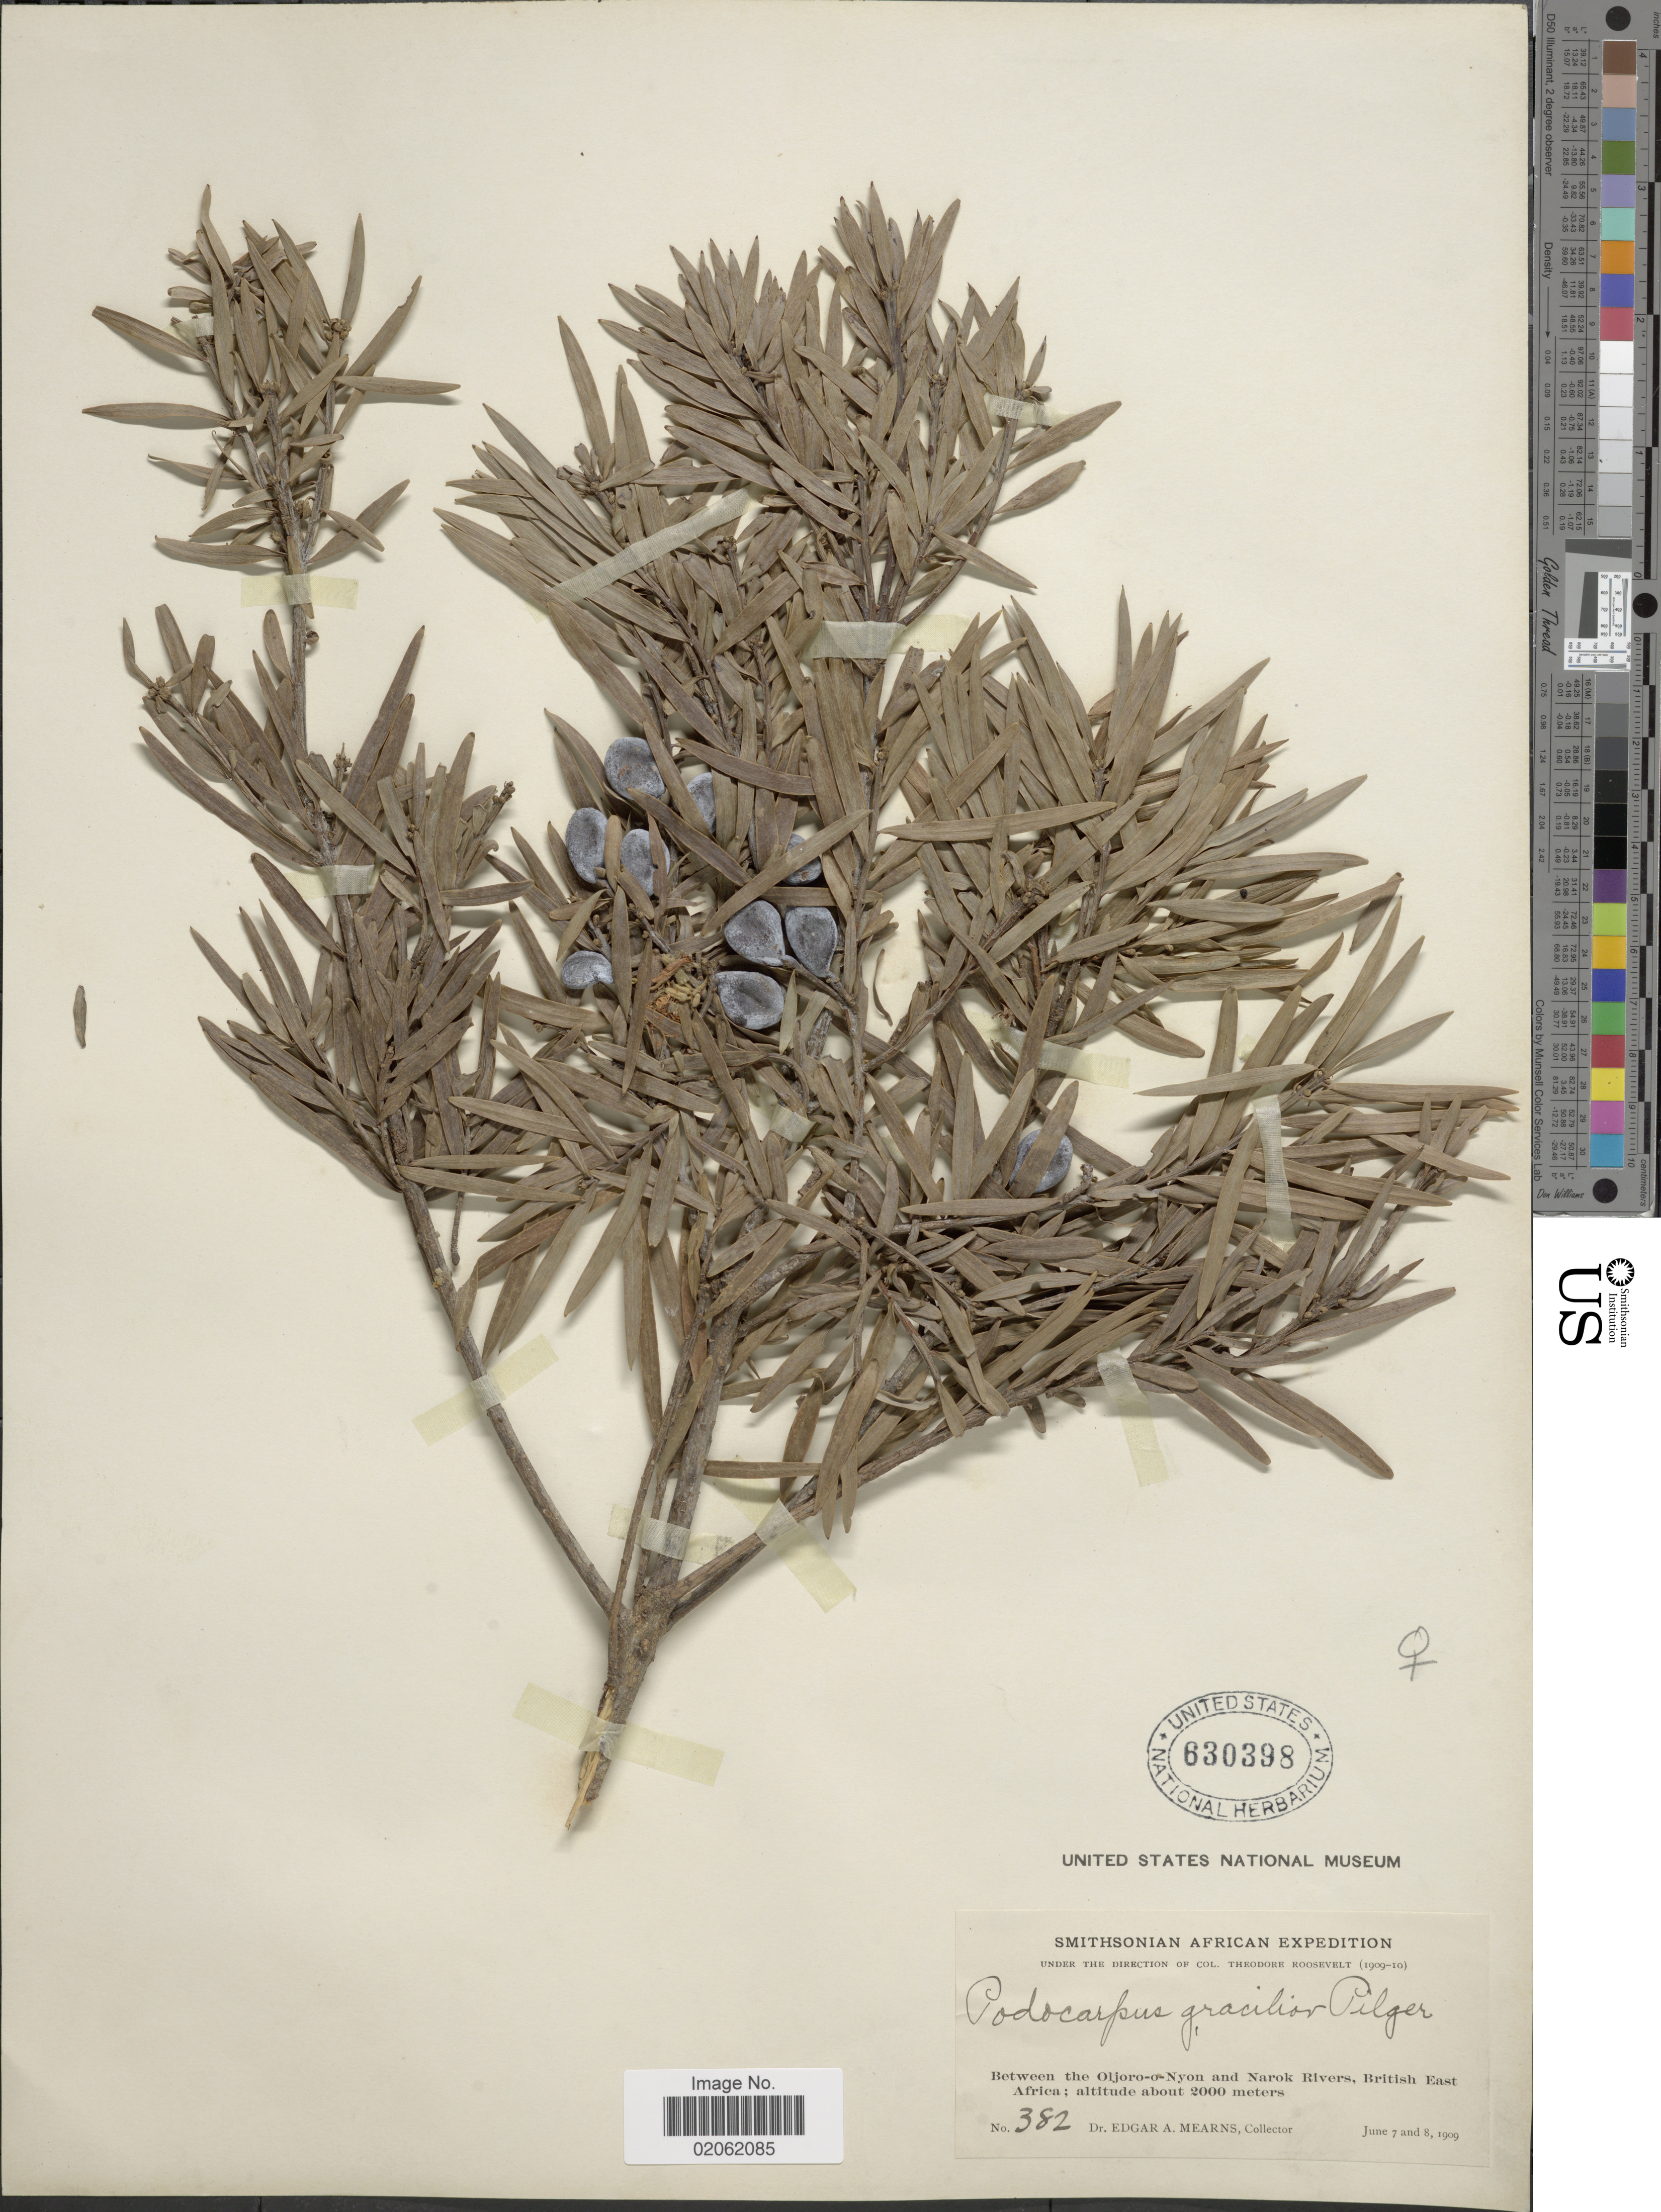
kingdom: Plantae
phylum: Tracheophyta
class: Pinopsida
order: Pinales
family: Podocarpaceae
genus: Podocarpus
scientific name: Podocarpus gracilior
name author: Pilg.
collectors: E. A. Mearns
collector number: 382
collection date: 1909-06-07/1909-06-08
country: Kenya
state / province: Narok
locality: Between the Oljoro-o-Nyon and Narok Rivers, British East Africa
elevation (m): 2000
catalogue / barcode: US 630398